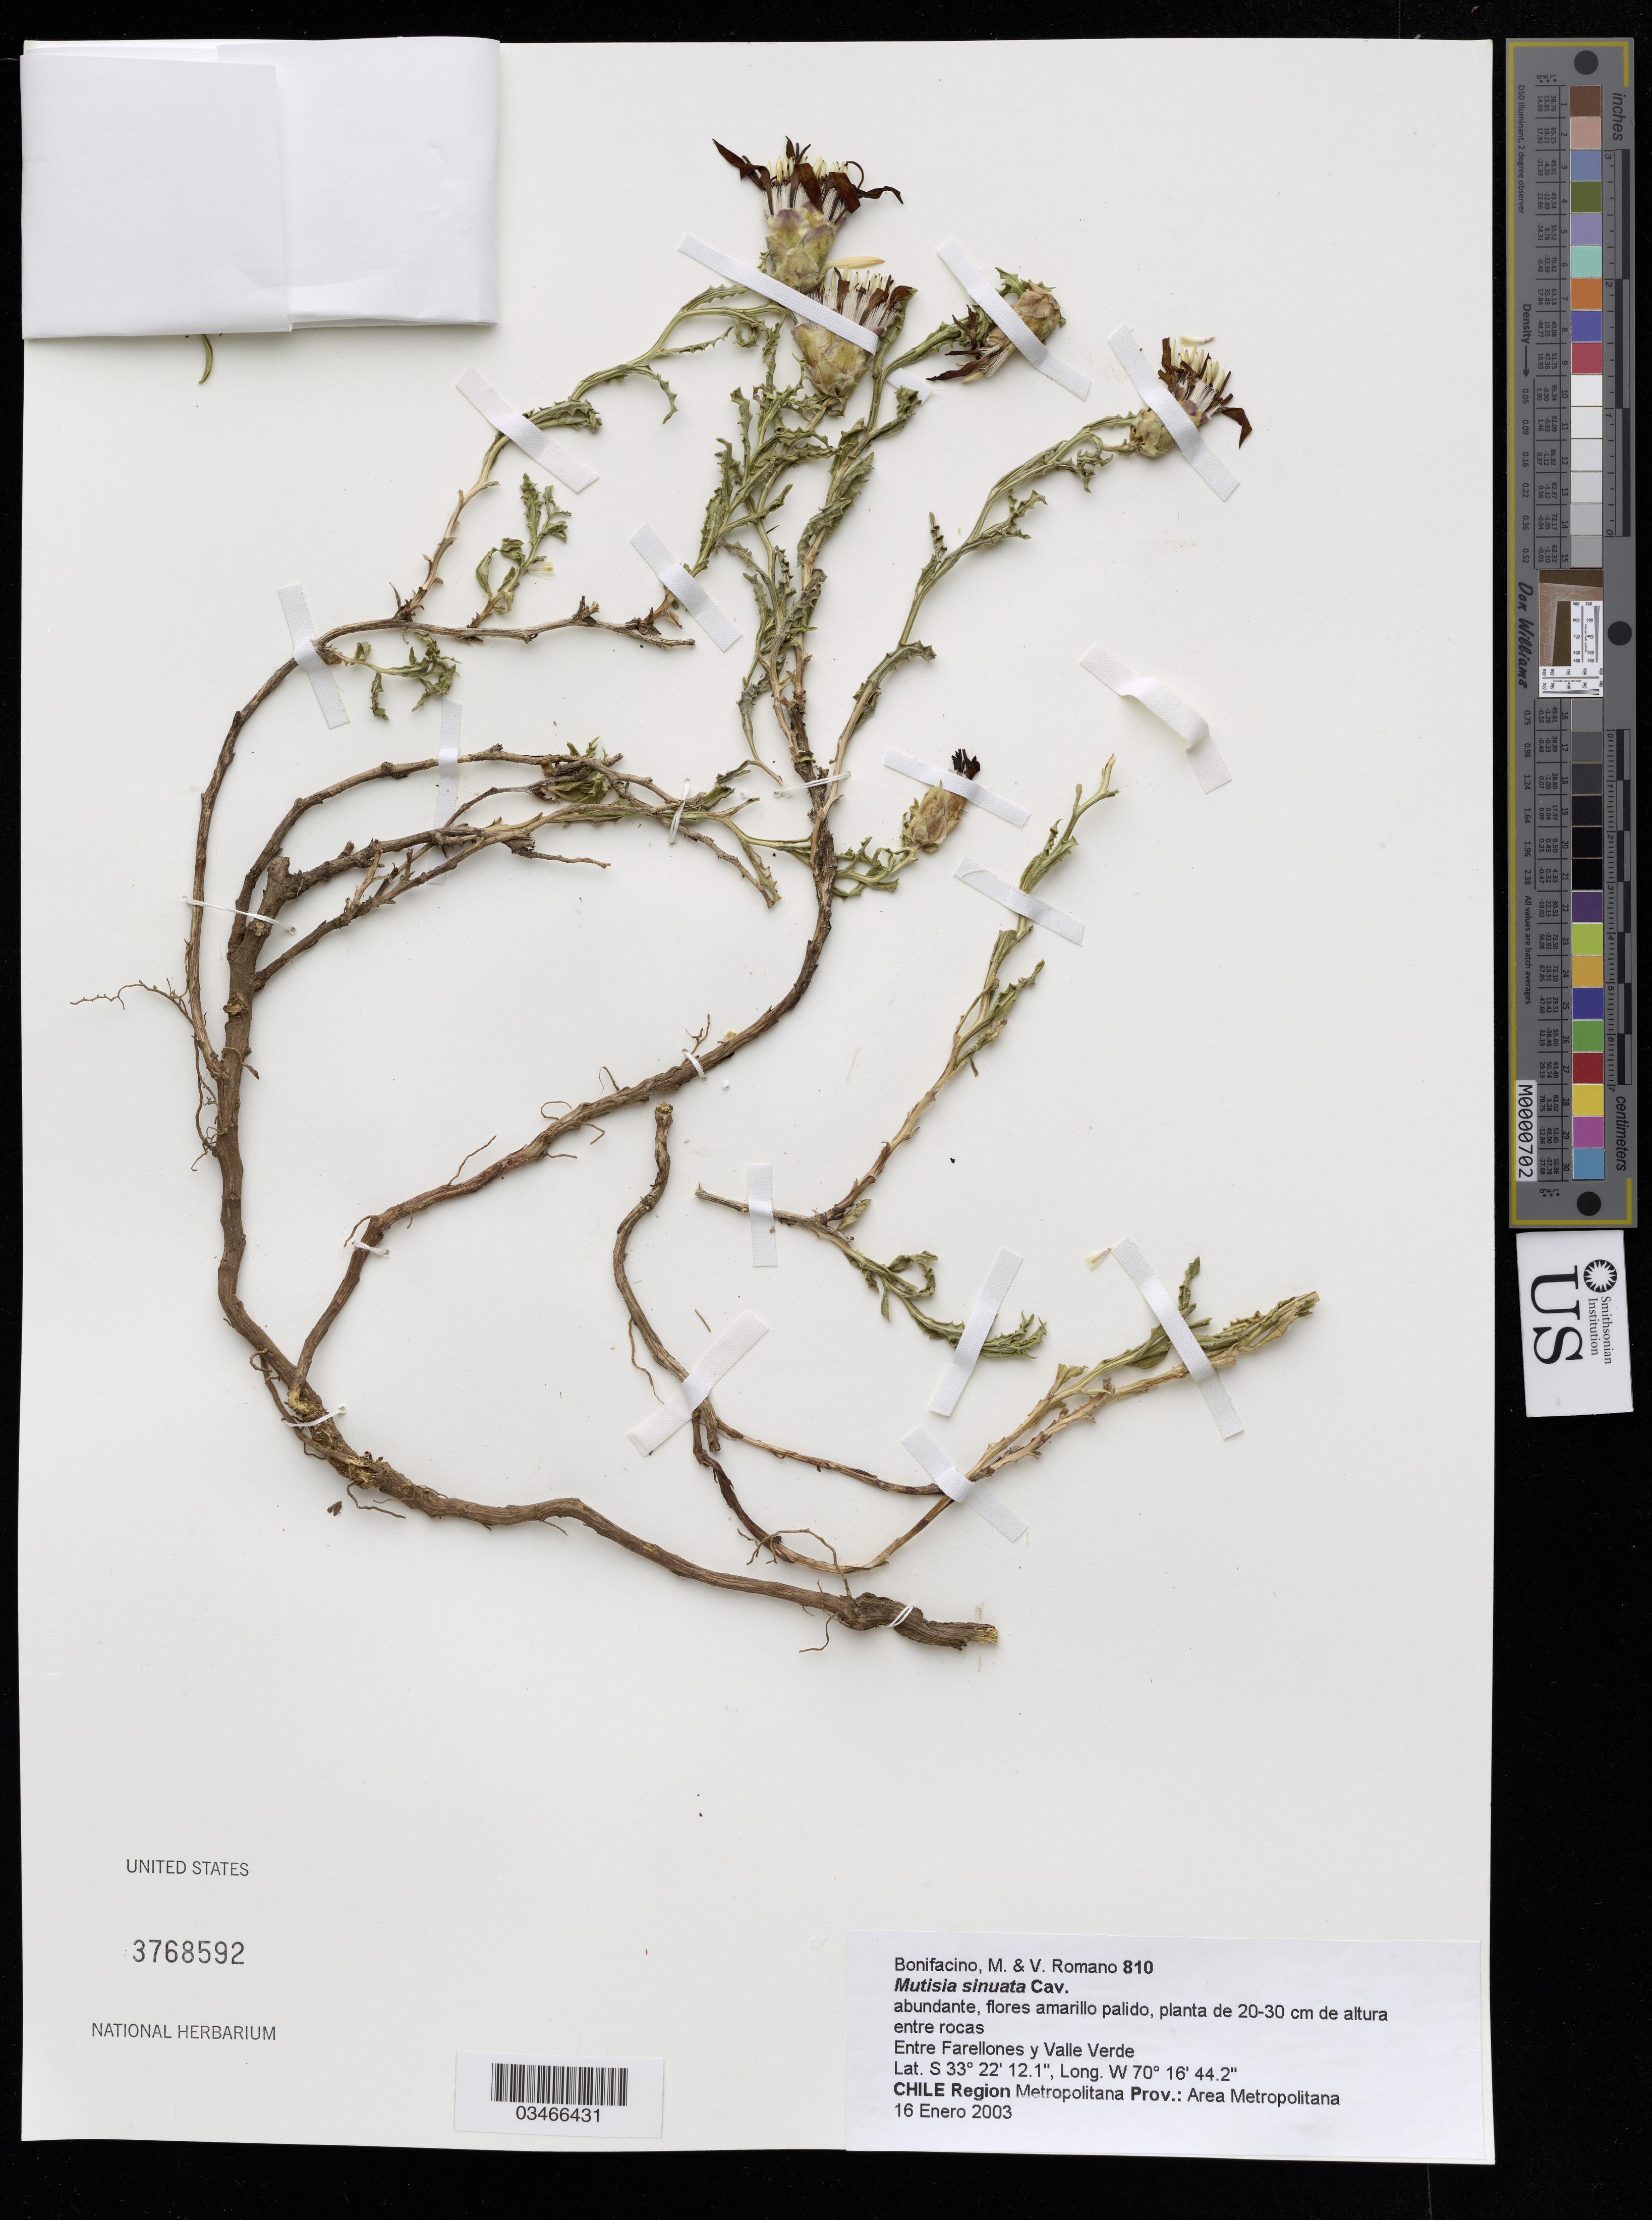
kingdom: Plantae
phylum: Tracheophyta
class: Magnoliopsida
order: Asterales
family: Asteraceae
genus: Mutisia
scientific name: Mutisia sinuata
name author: Cav.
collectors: M. M. Bonifacino & V. Romano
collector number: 810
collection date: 2003-01-16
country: Chile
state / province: Región Metropolitana (RM)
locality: Region Metropolitana Prov.: Area Metropolitana.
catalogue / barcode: US 3768592